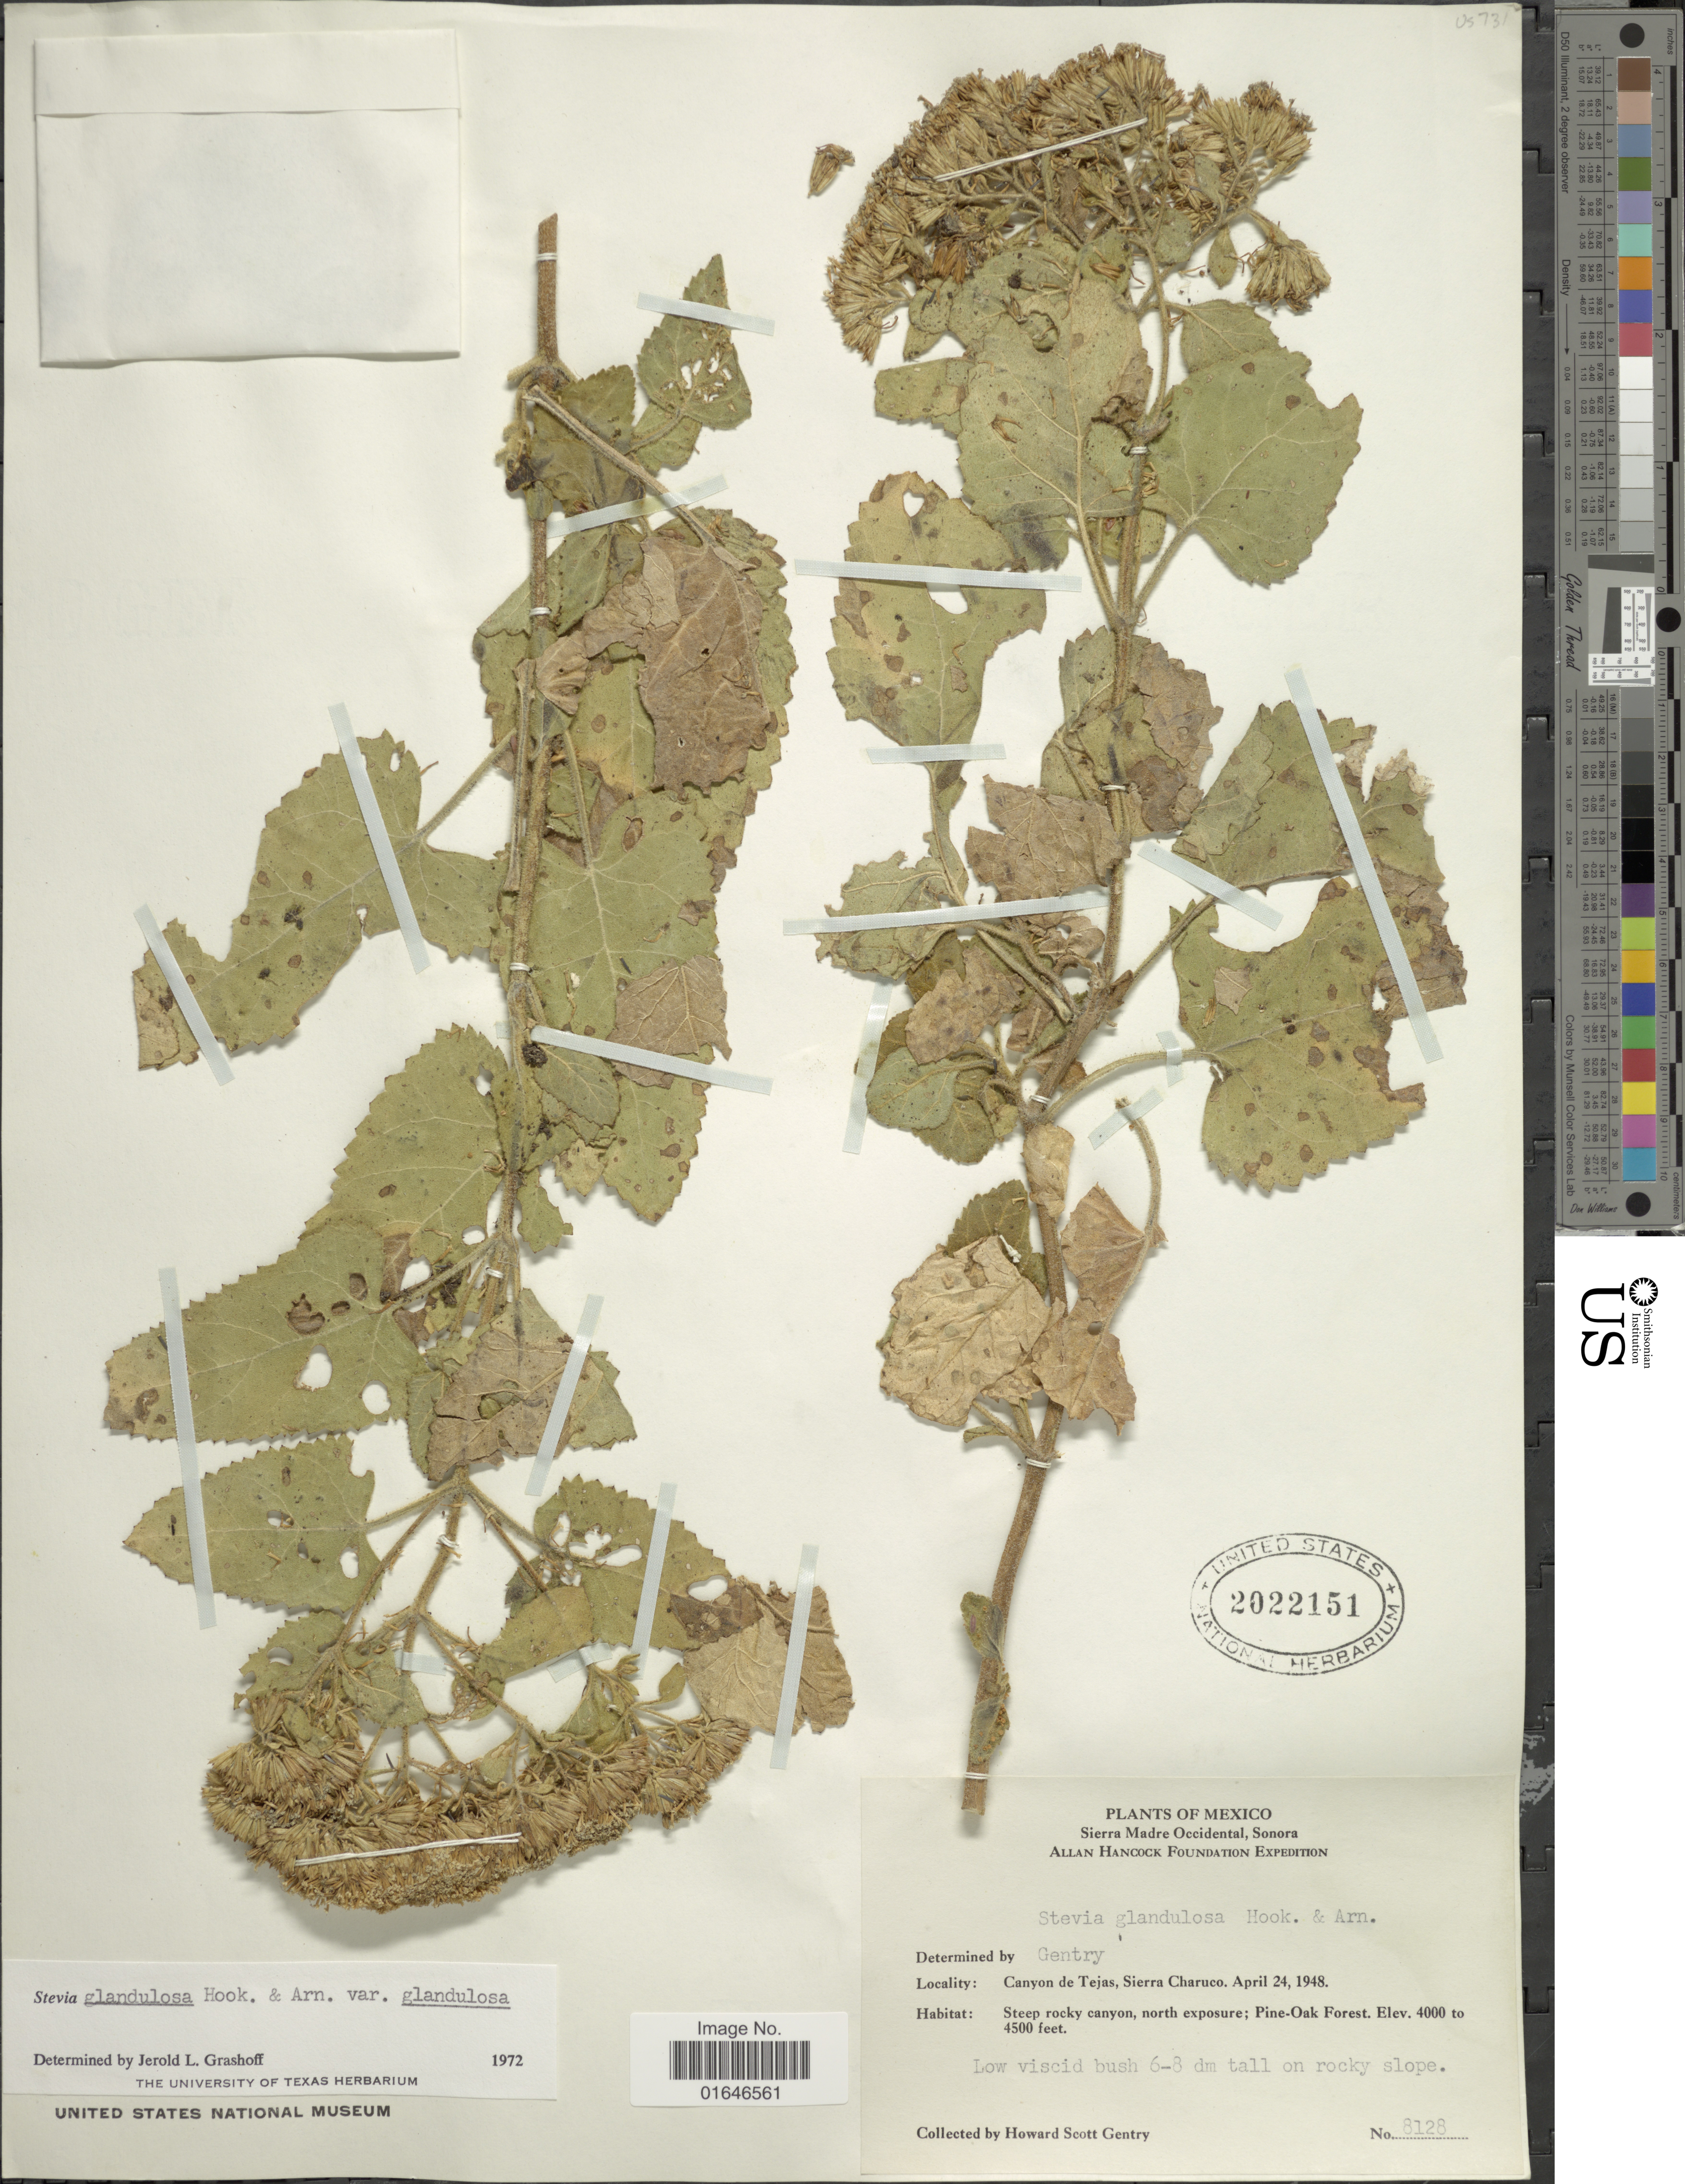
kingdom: Plantae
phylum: Tracheophyta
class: Magnoliopsida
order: Asterales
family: Asteraceae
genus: Stevia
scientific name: Stevia glandulosa var. glandulosa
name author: Hook. & Arn.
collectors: H. S. Gentry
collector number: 8128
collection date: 1948-04-04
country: Mexico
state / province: Sonora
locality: Sierra Madre Occidental, Sonora, Canyon de Tejas, Sierra Charuco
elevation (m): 1219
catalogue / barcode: US 2022151